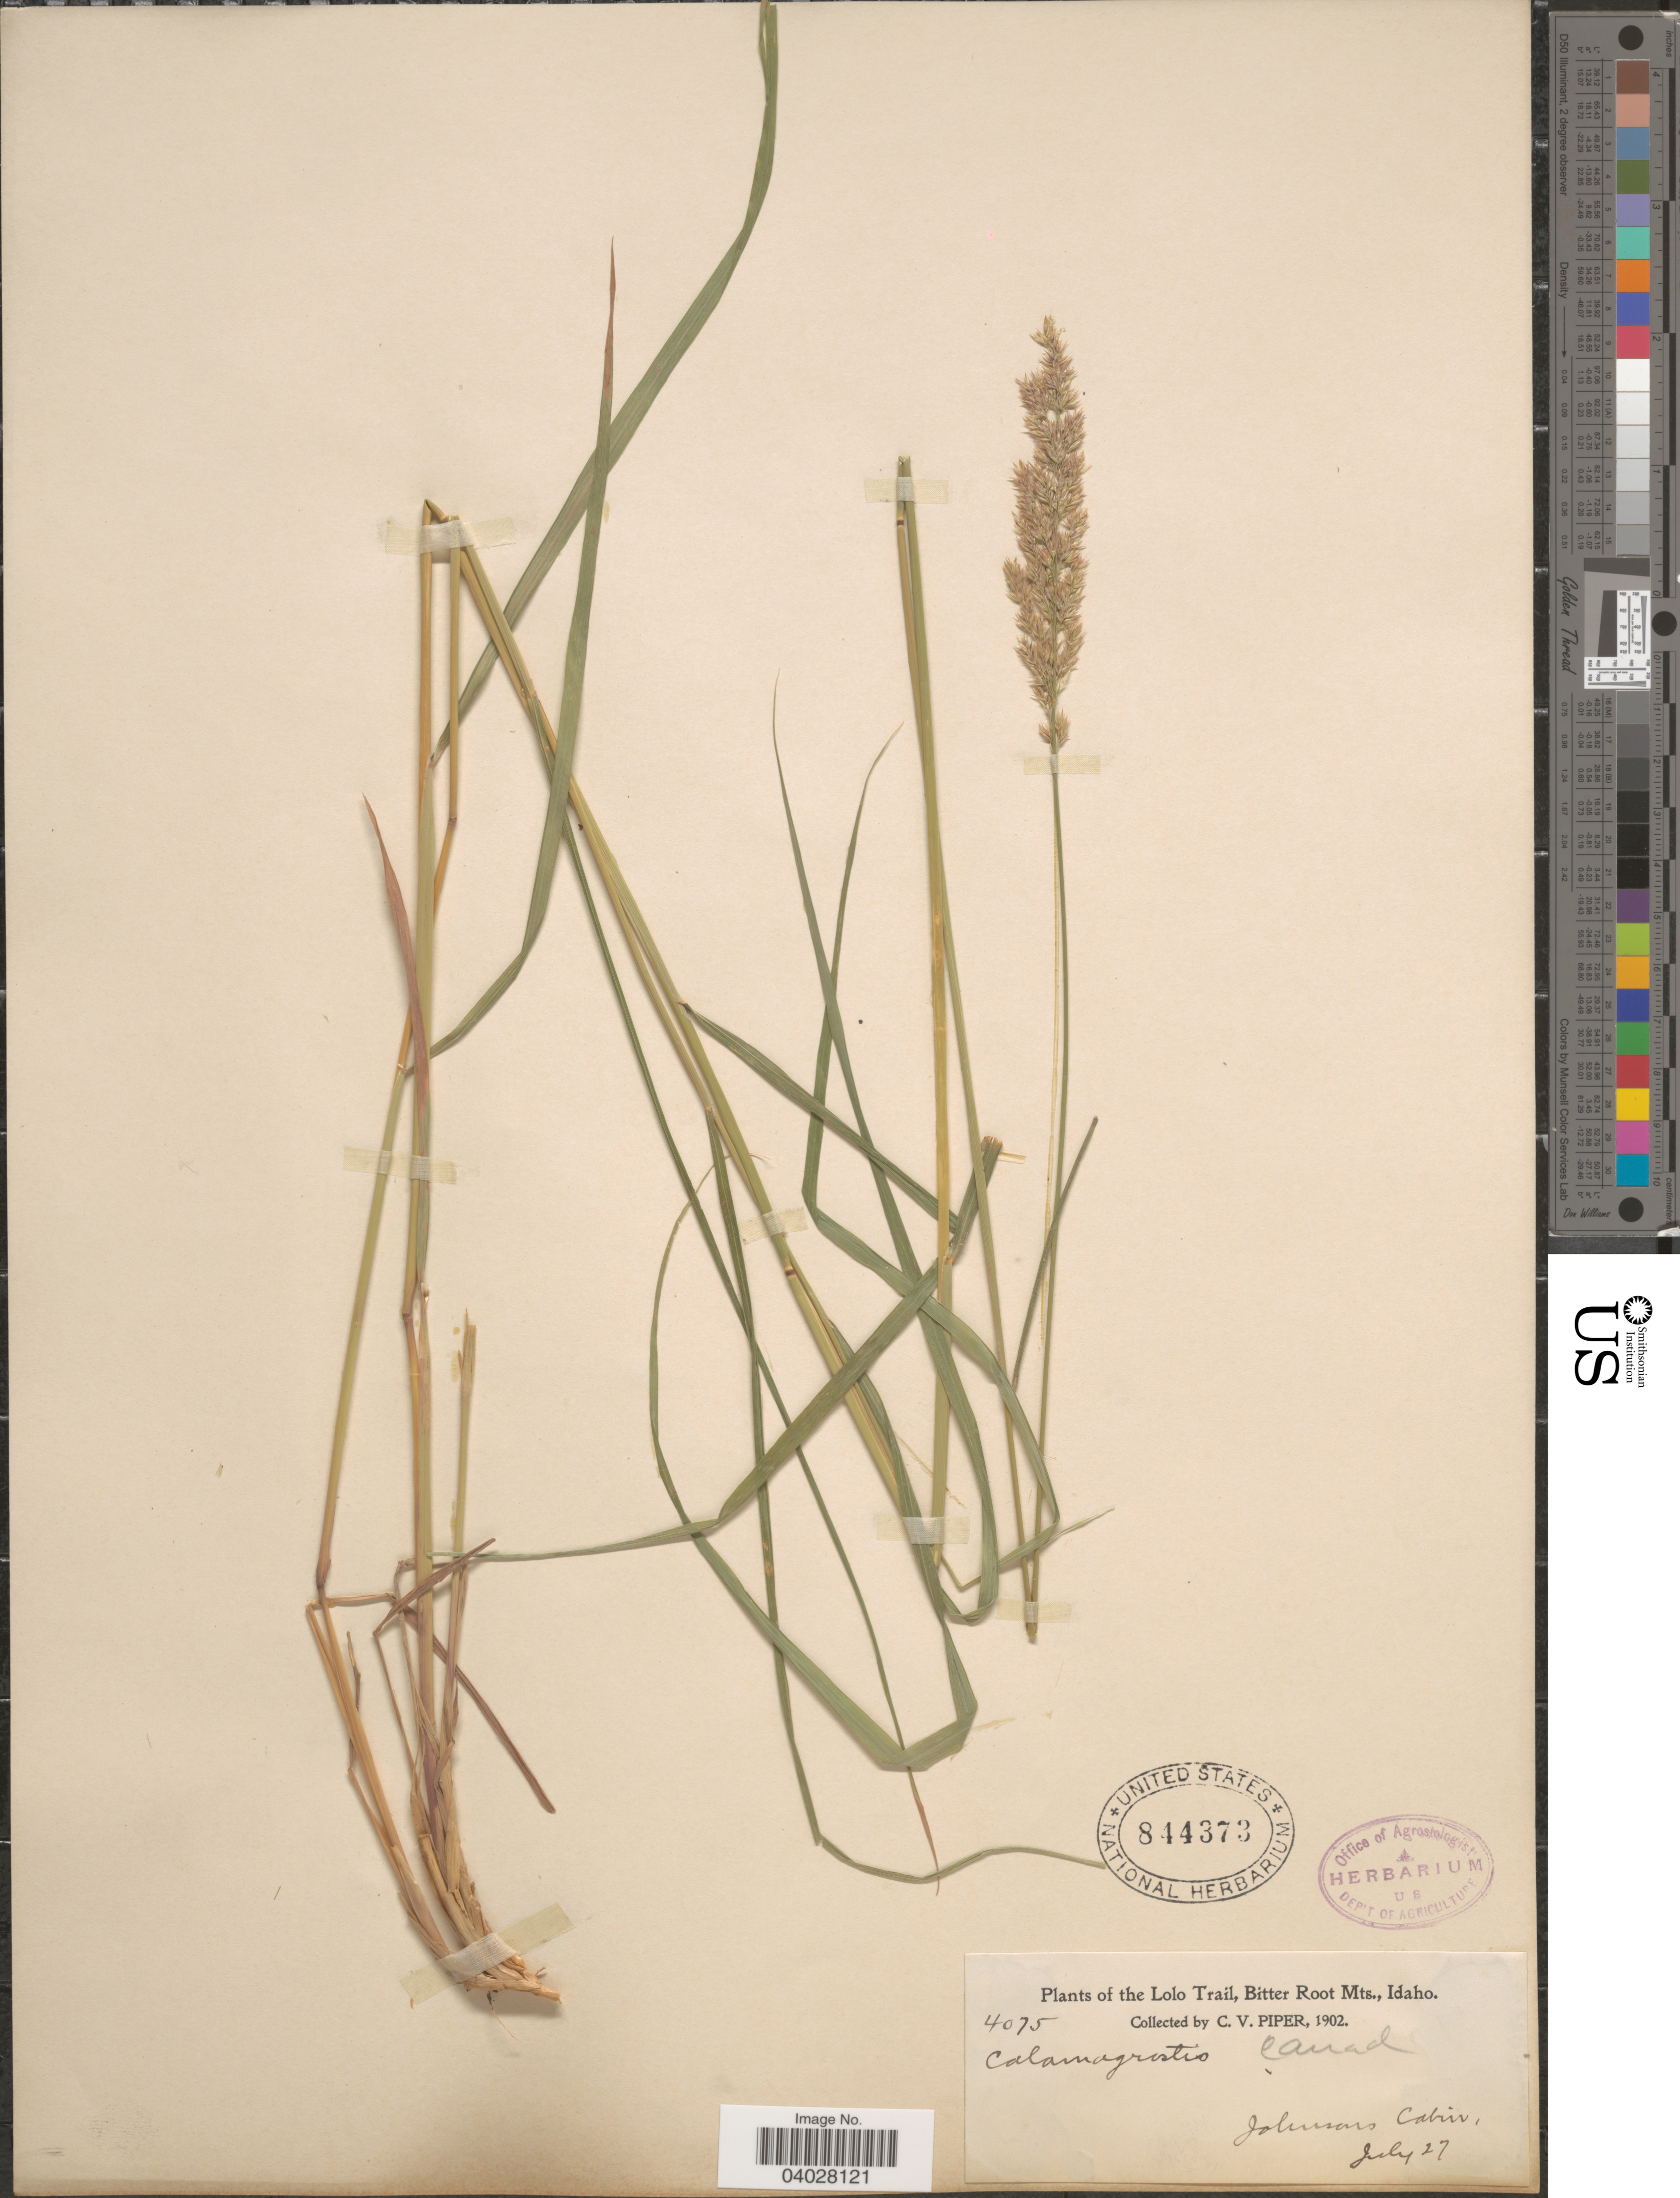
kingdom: Plantae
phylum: Tracheophyta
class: Liliopsida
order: Poales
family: Poaceae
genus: Calamagrostis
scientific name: Calamagrostis canadensis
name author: (Michx.) P. Beauv.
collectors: C. V. Piper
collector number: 4075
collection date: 1902-07-27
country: United States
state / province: Idaho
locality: The Lolo Trail, Bitter Root Mts. Johnsons Cabin.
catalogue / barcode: US 844373